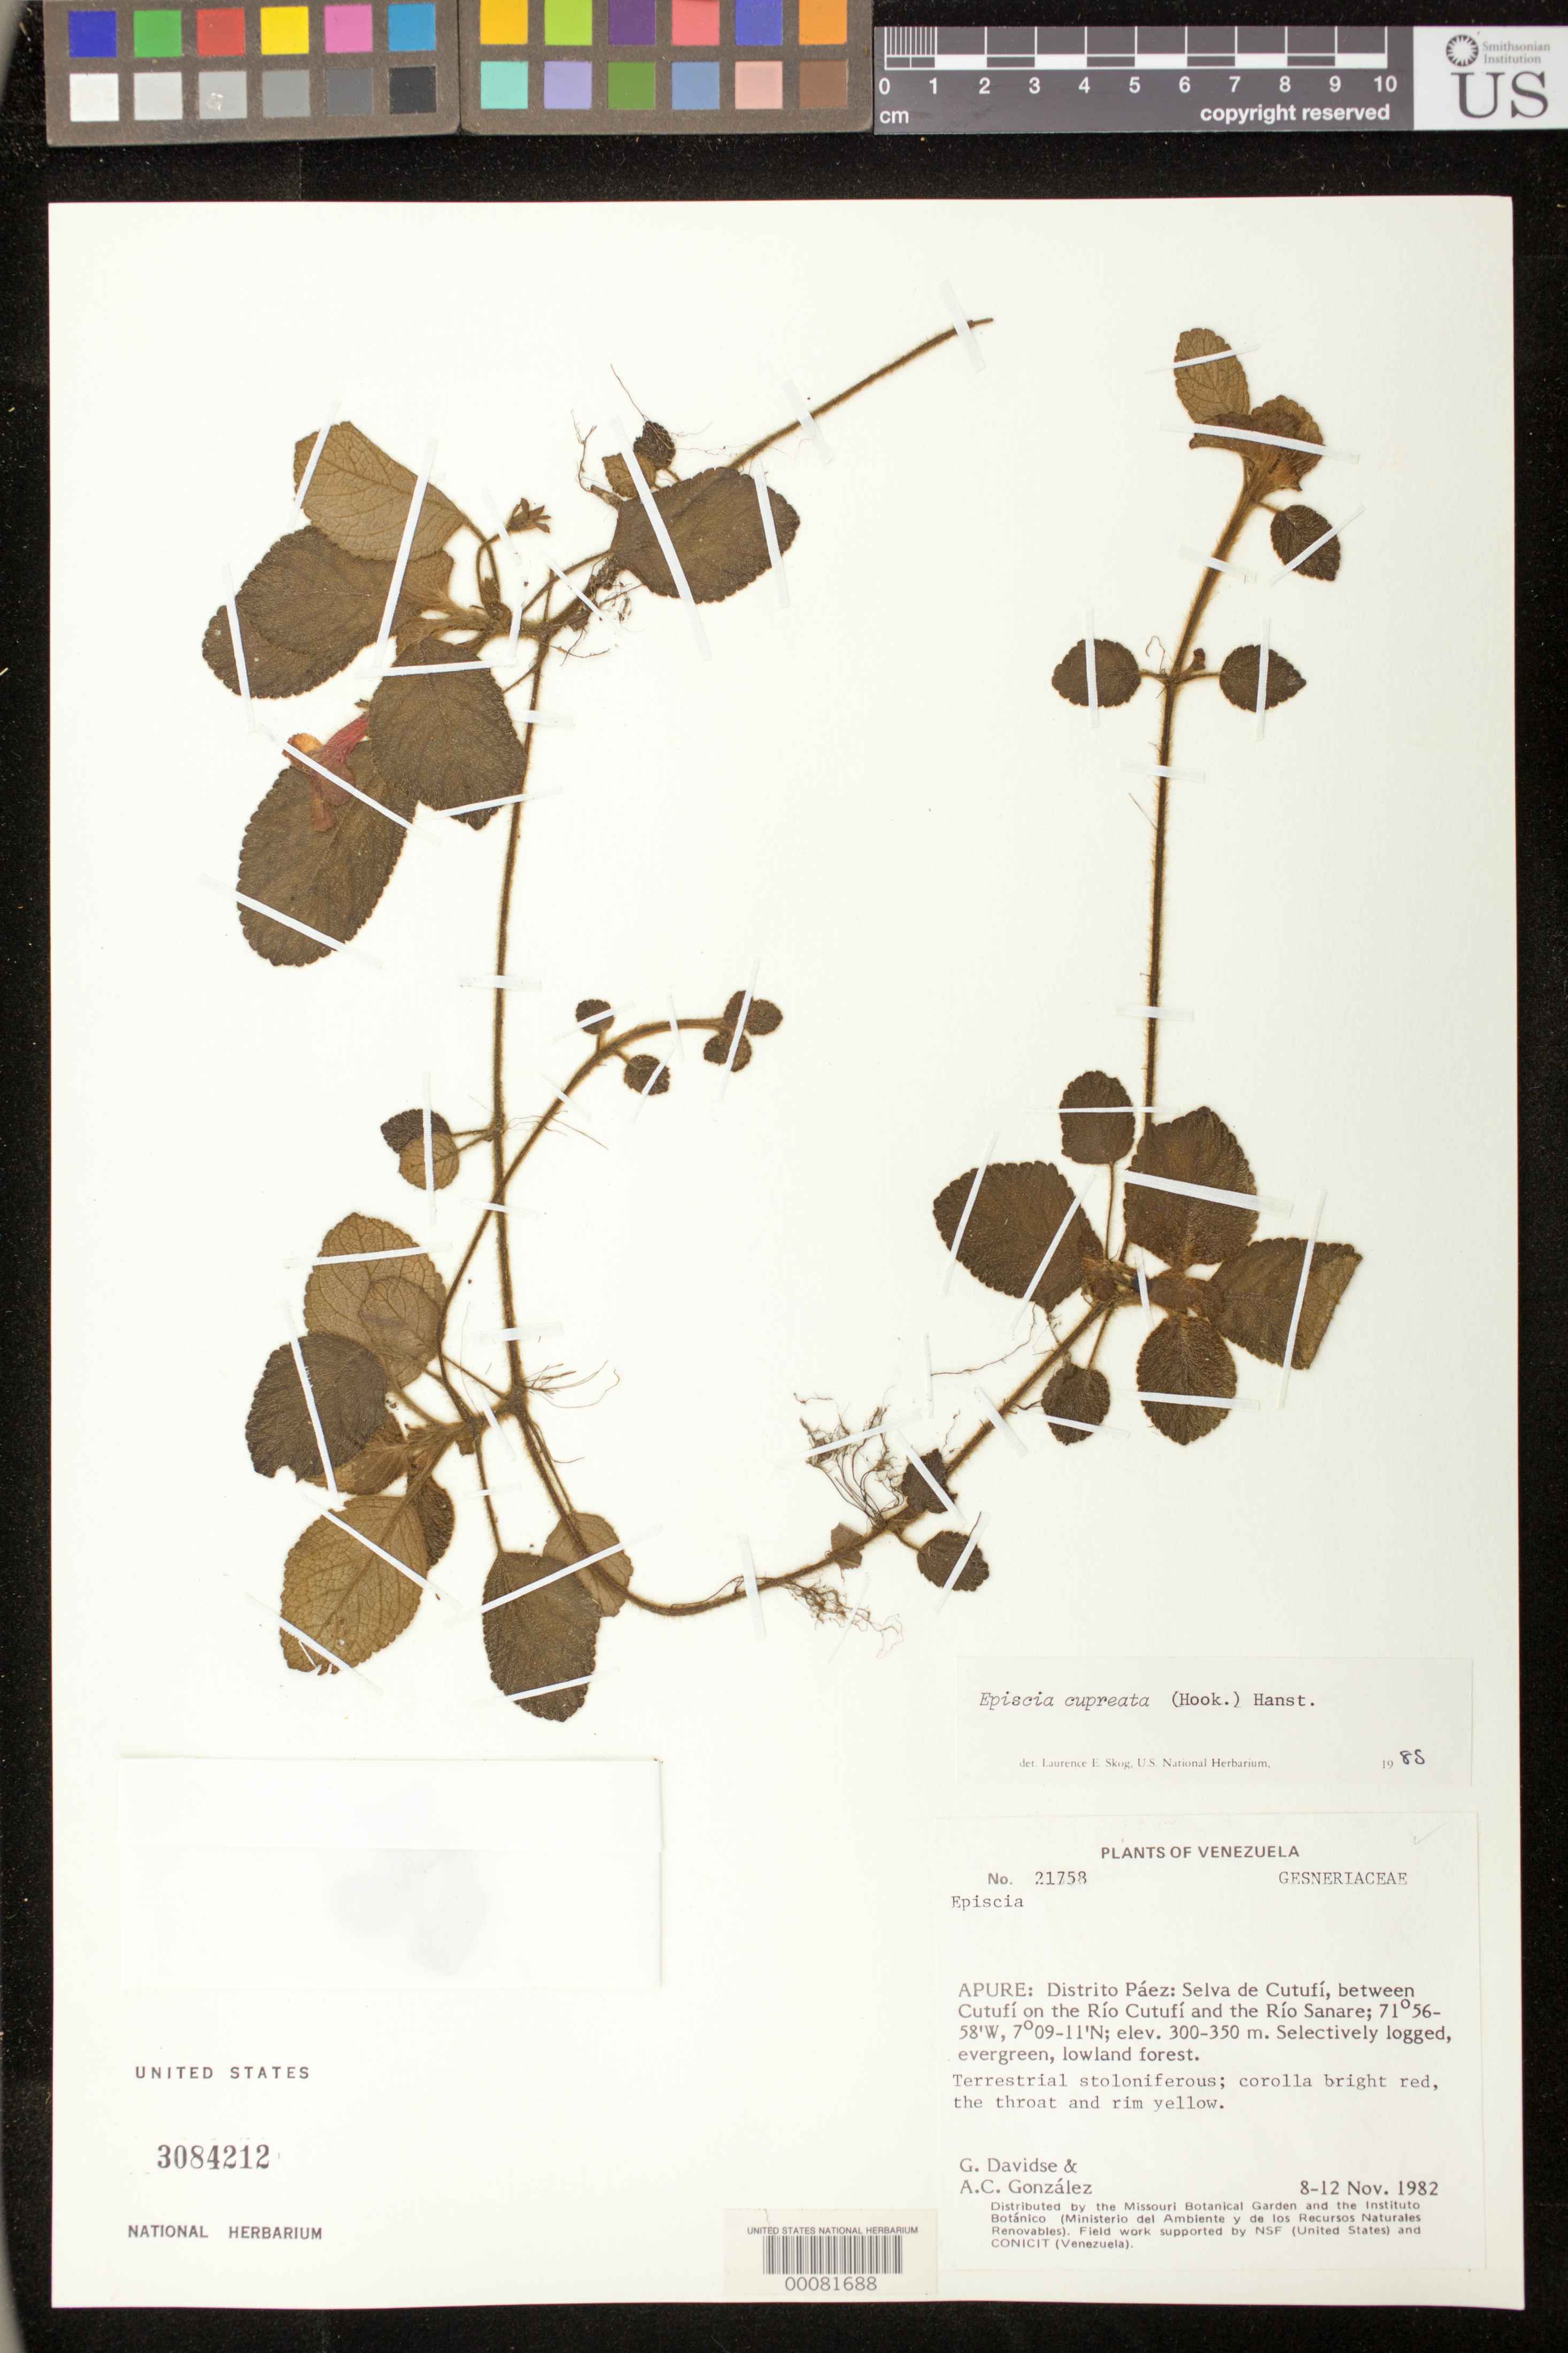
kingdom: Plantae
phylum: Tracheophyta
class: Magnoliopsida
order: Lamiales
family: Gesneriaceae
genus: Episcia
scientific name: Episcia cupreata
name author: (Hook.) Hanst.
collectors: G. Davidse & A. C. González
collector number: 21758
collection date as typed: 8-12 Nov 1982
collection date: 1982-11-08/1982-11-12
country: Venezuela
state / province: Apure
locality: Distrito Paez, selva de Cutufi, between Cutufi on the Rio Cutufi and on the Rio Sanare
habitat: Selectively logged, evergreen, lowland forest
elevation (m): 300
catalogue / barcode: US 3084212